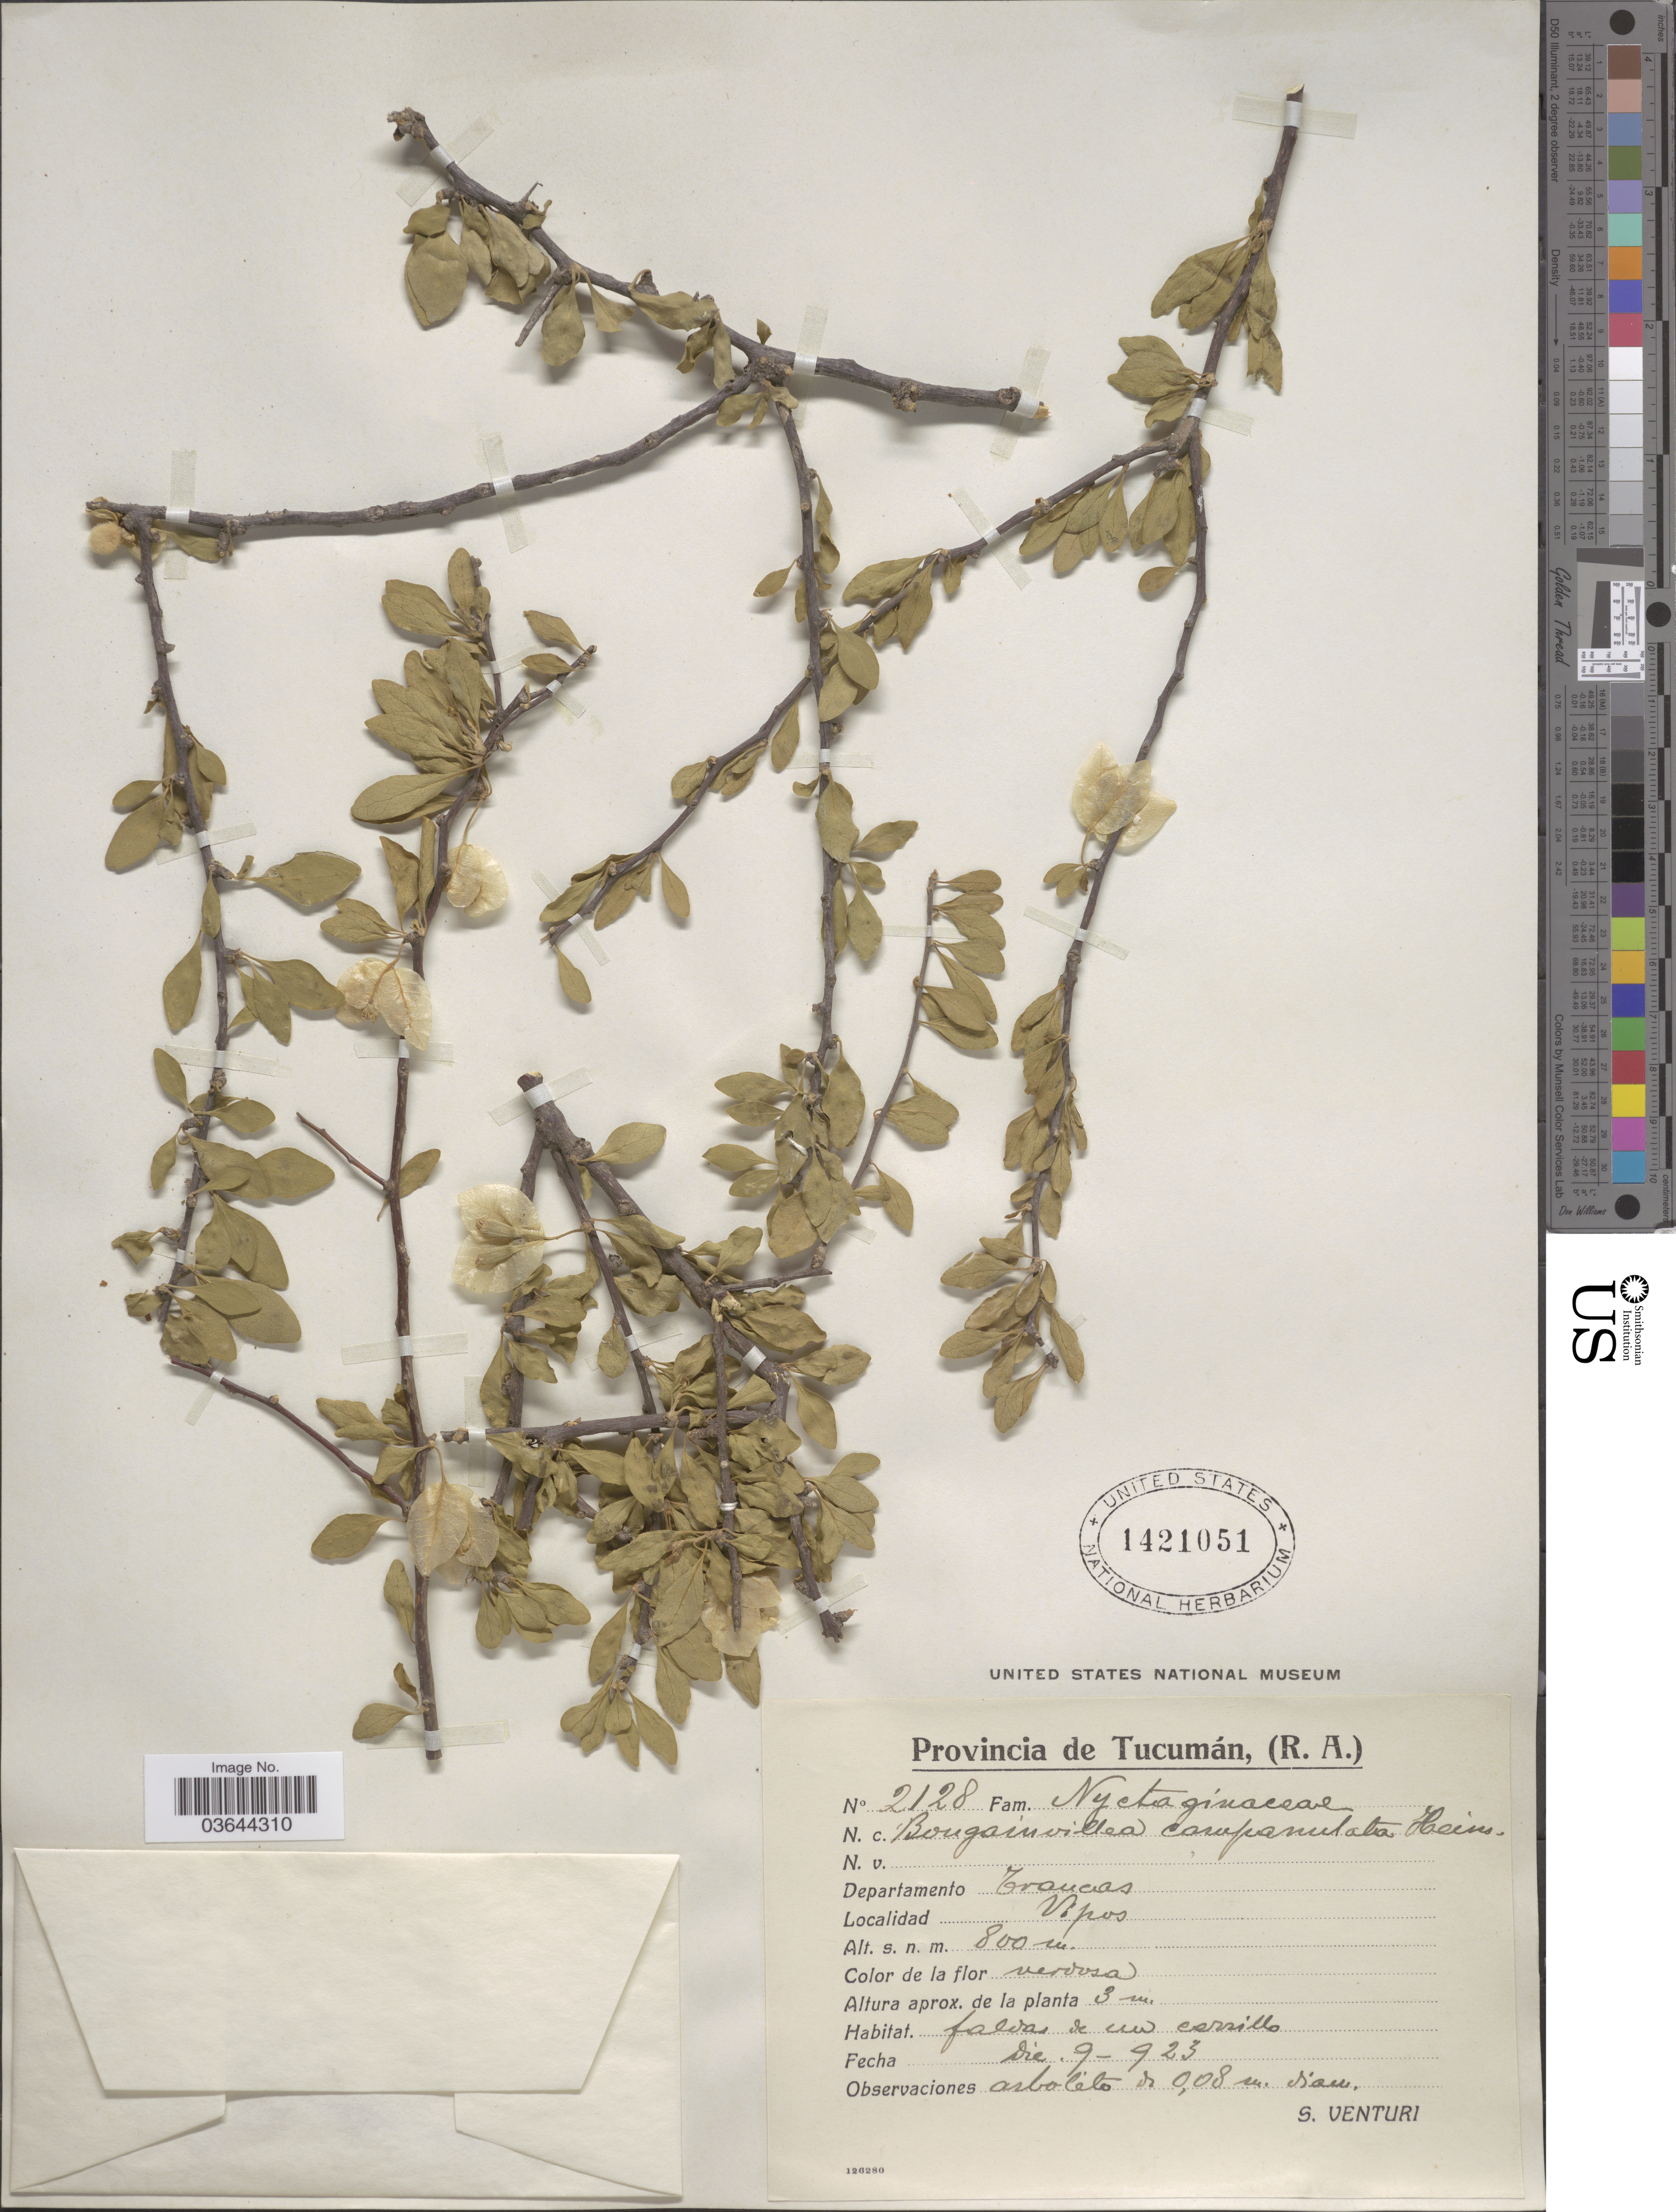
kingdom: Plantae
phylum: Tracheophyta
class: Magnoliopsida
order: Caryophyllales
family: Nyctaginaceae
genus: Bougainvillea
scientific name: Bougainvillea campanulata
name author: Heimerl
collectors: S. Venturi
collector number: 2128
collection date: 1923-12-09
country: Argentina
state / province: Tucuman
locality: Departamento Trancas. Vipos.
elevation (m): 800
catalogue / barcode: US 1421051